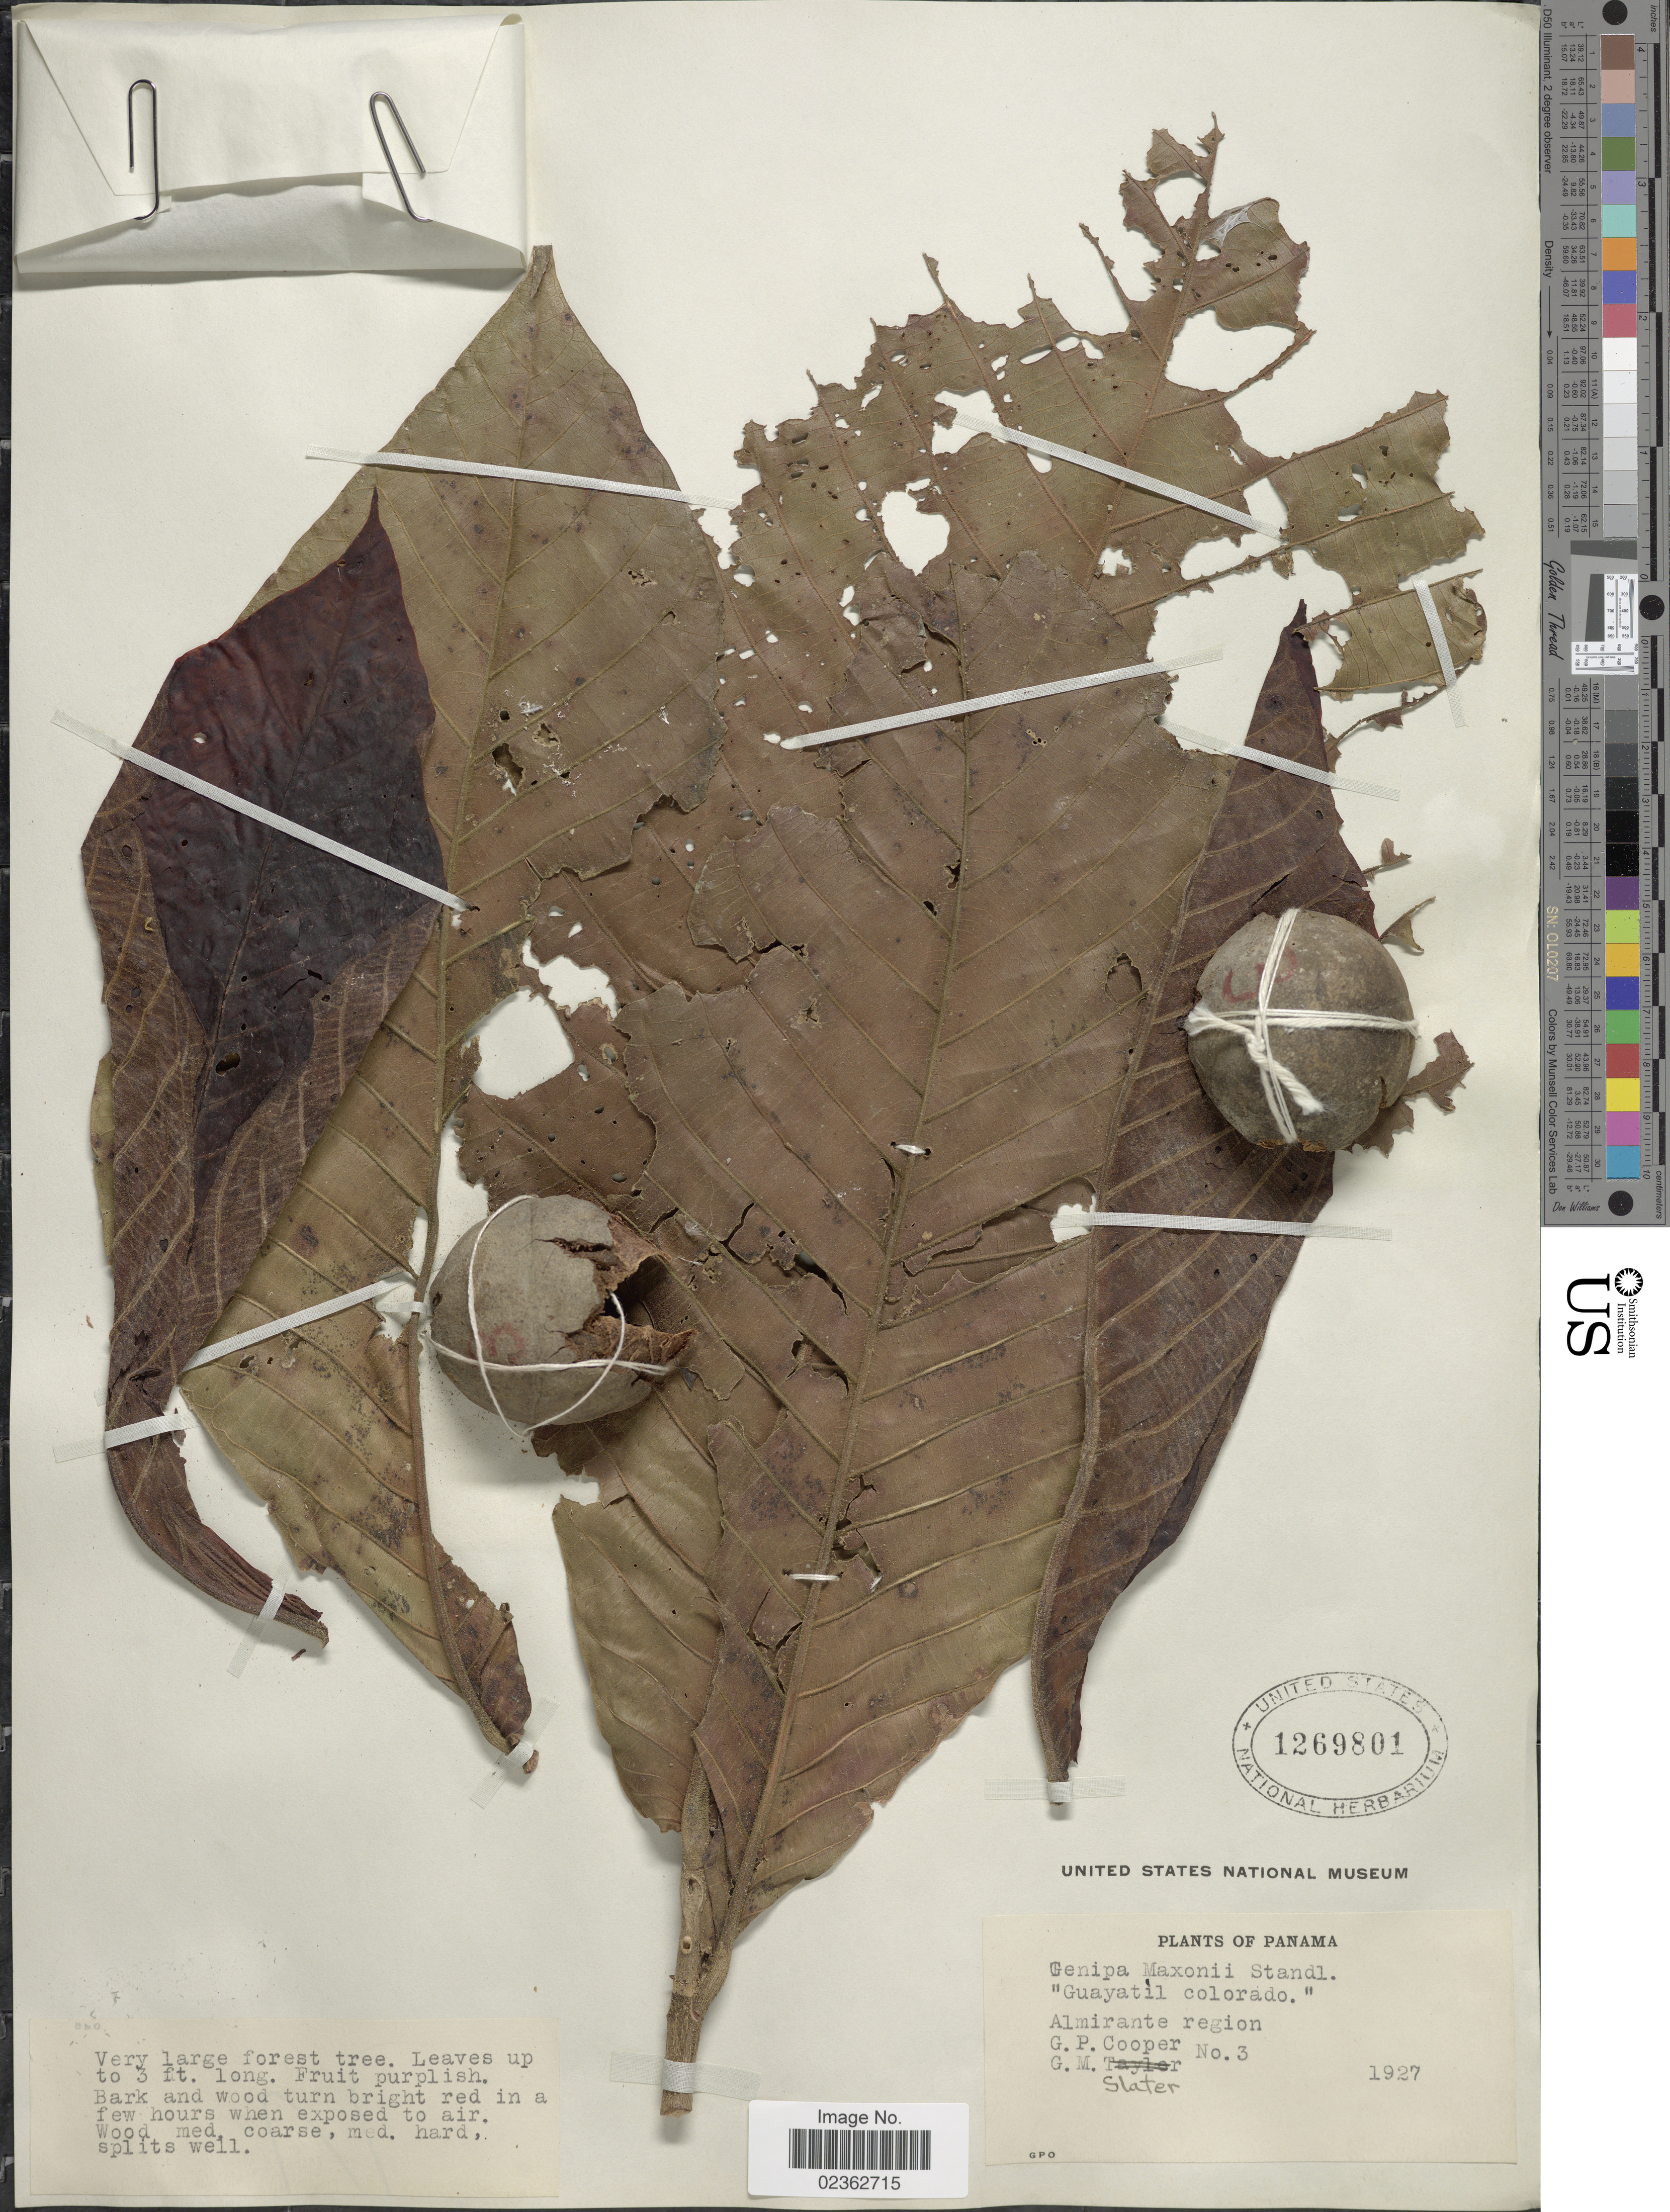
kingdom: Plantae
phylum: Tracheophyta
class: Magnoliopsida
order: Gentianales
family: Rubiaceae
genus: Simira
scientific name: Simira maxonii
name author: (Standl.) Steyerm.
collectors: G. Cooper & G. Slater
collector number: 3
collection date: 1927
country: Panama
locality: Almirante region, "Guayatil colorado" [unsure placement]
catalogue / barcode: US 1269801